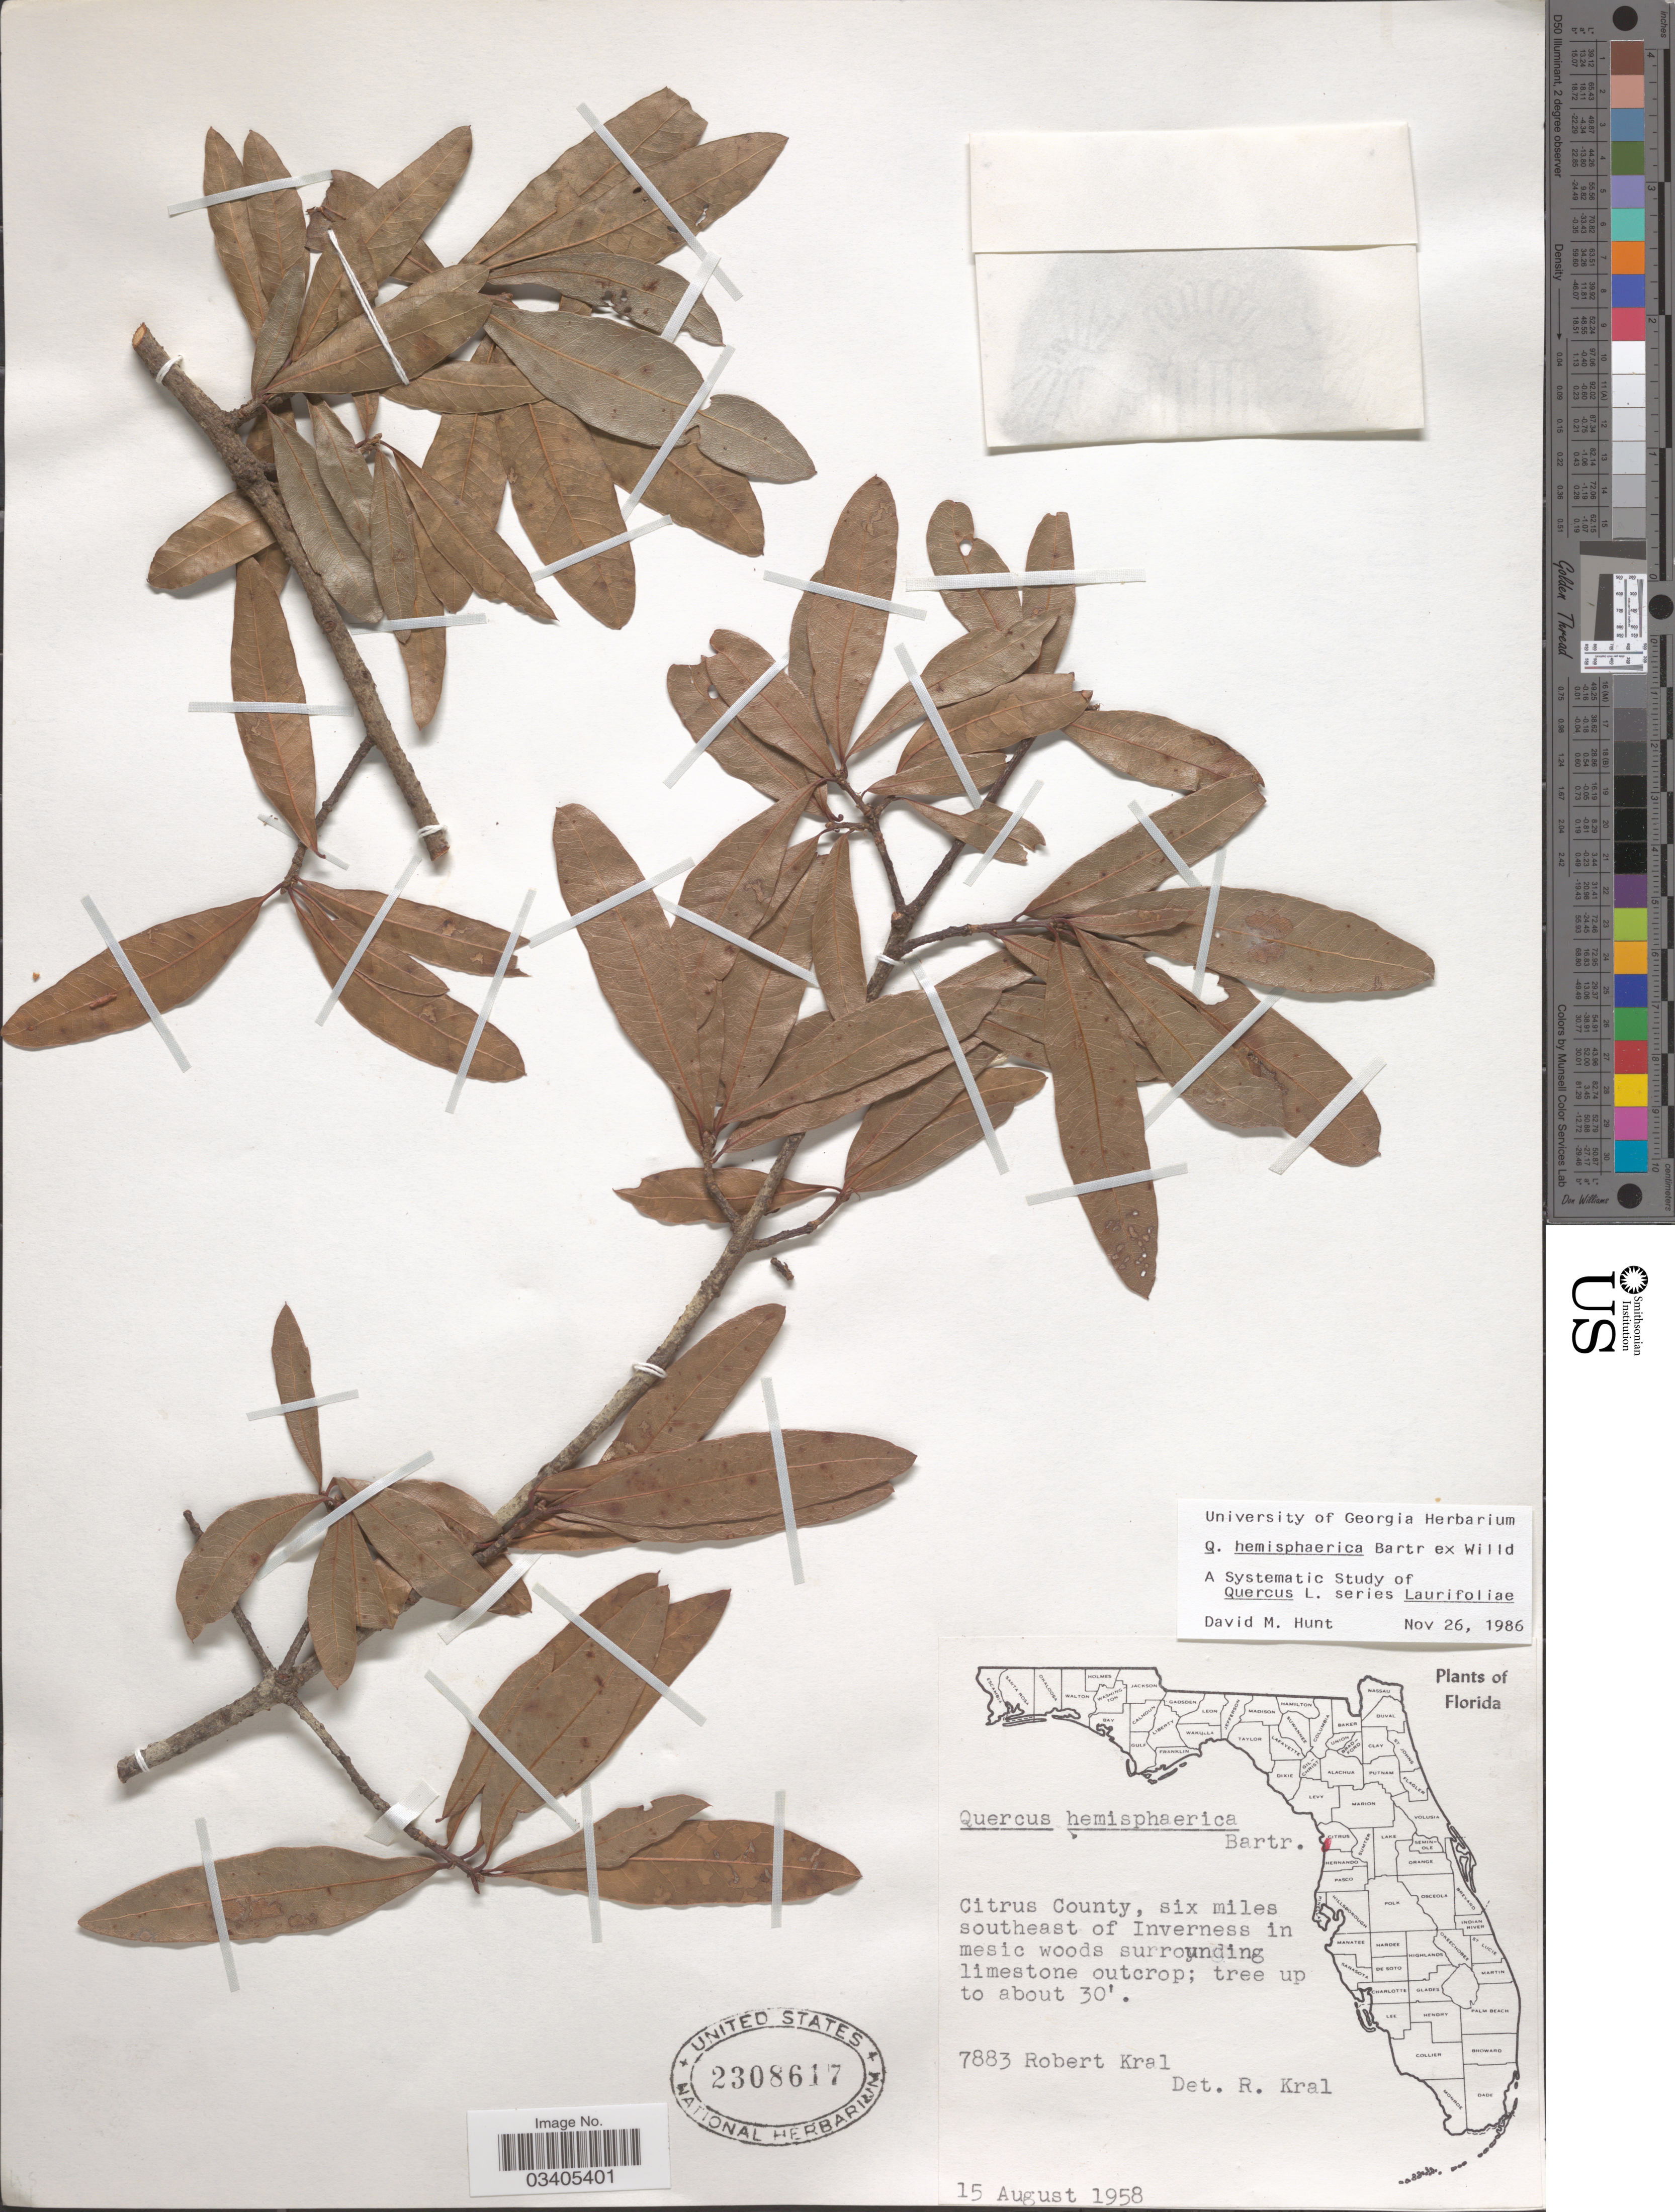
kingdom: Plantae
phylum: Tracheophyta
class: Magnoliopsida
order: Fagales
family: Fagaceae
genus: Quercus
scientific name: Quercus hemisphaerica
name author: W. Bartram ex Willd.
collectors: R. Kral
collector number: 7883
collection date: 1958-08-15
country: United States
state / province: Florida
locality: Citrus County, six miles southeast of Inverness in mesic woods surrounding limestone outcrop.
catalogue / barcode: US 2308617